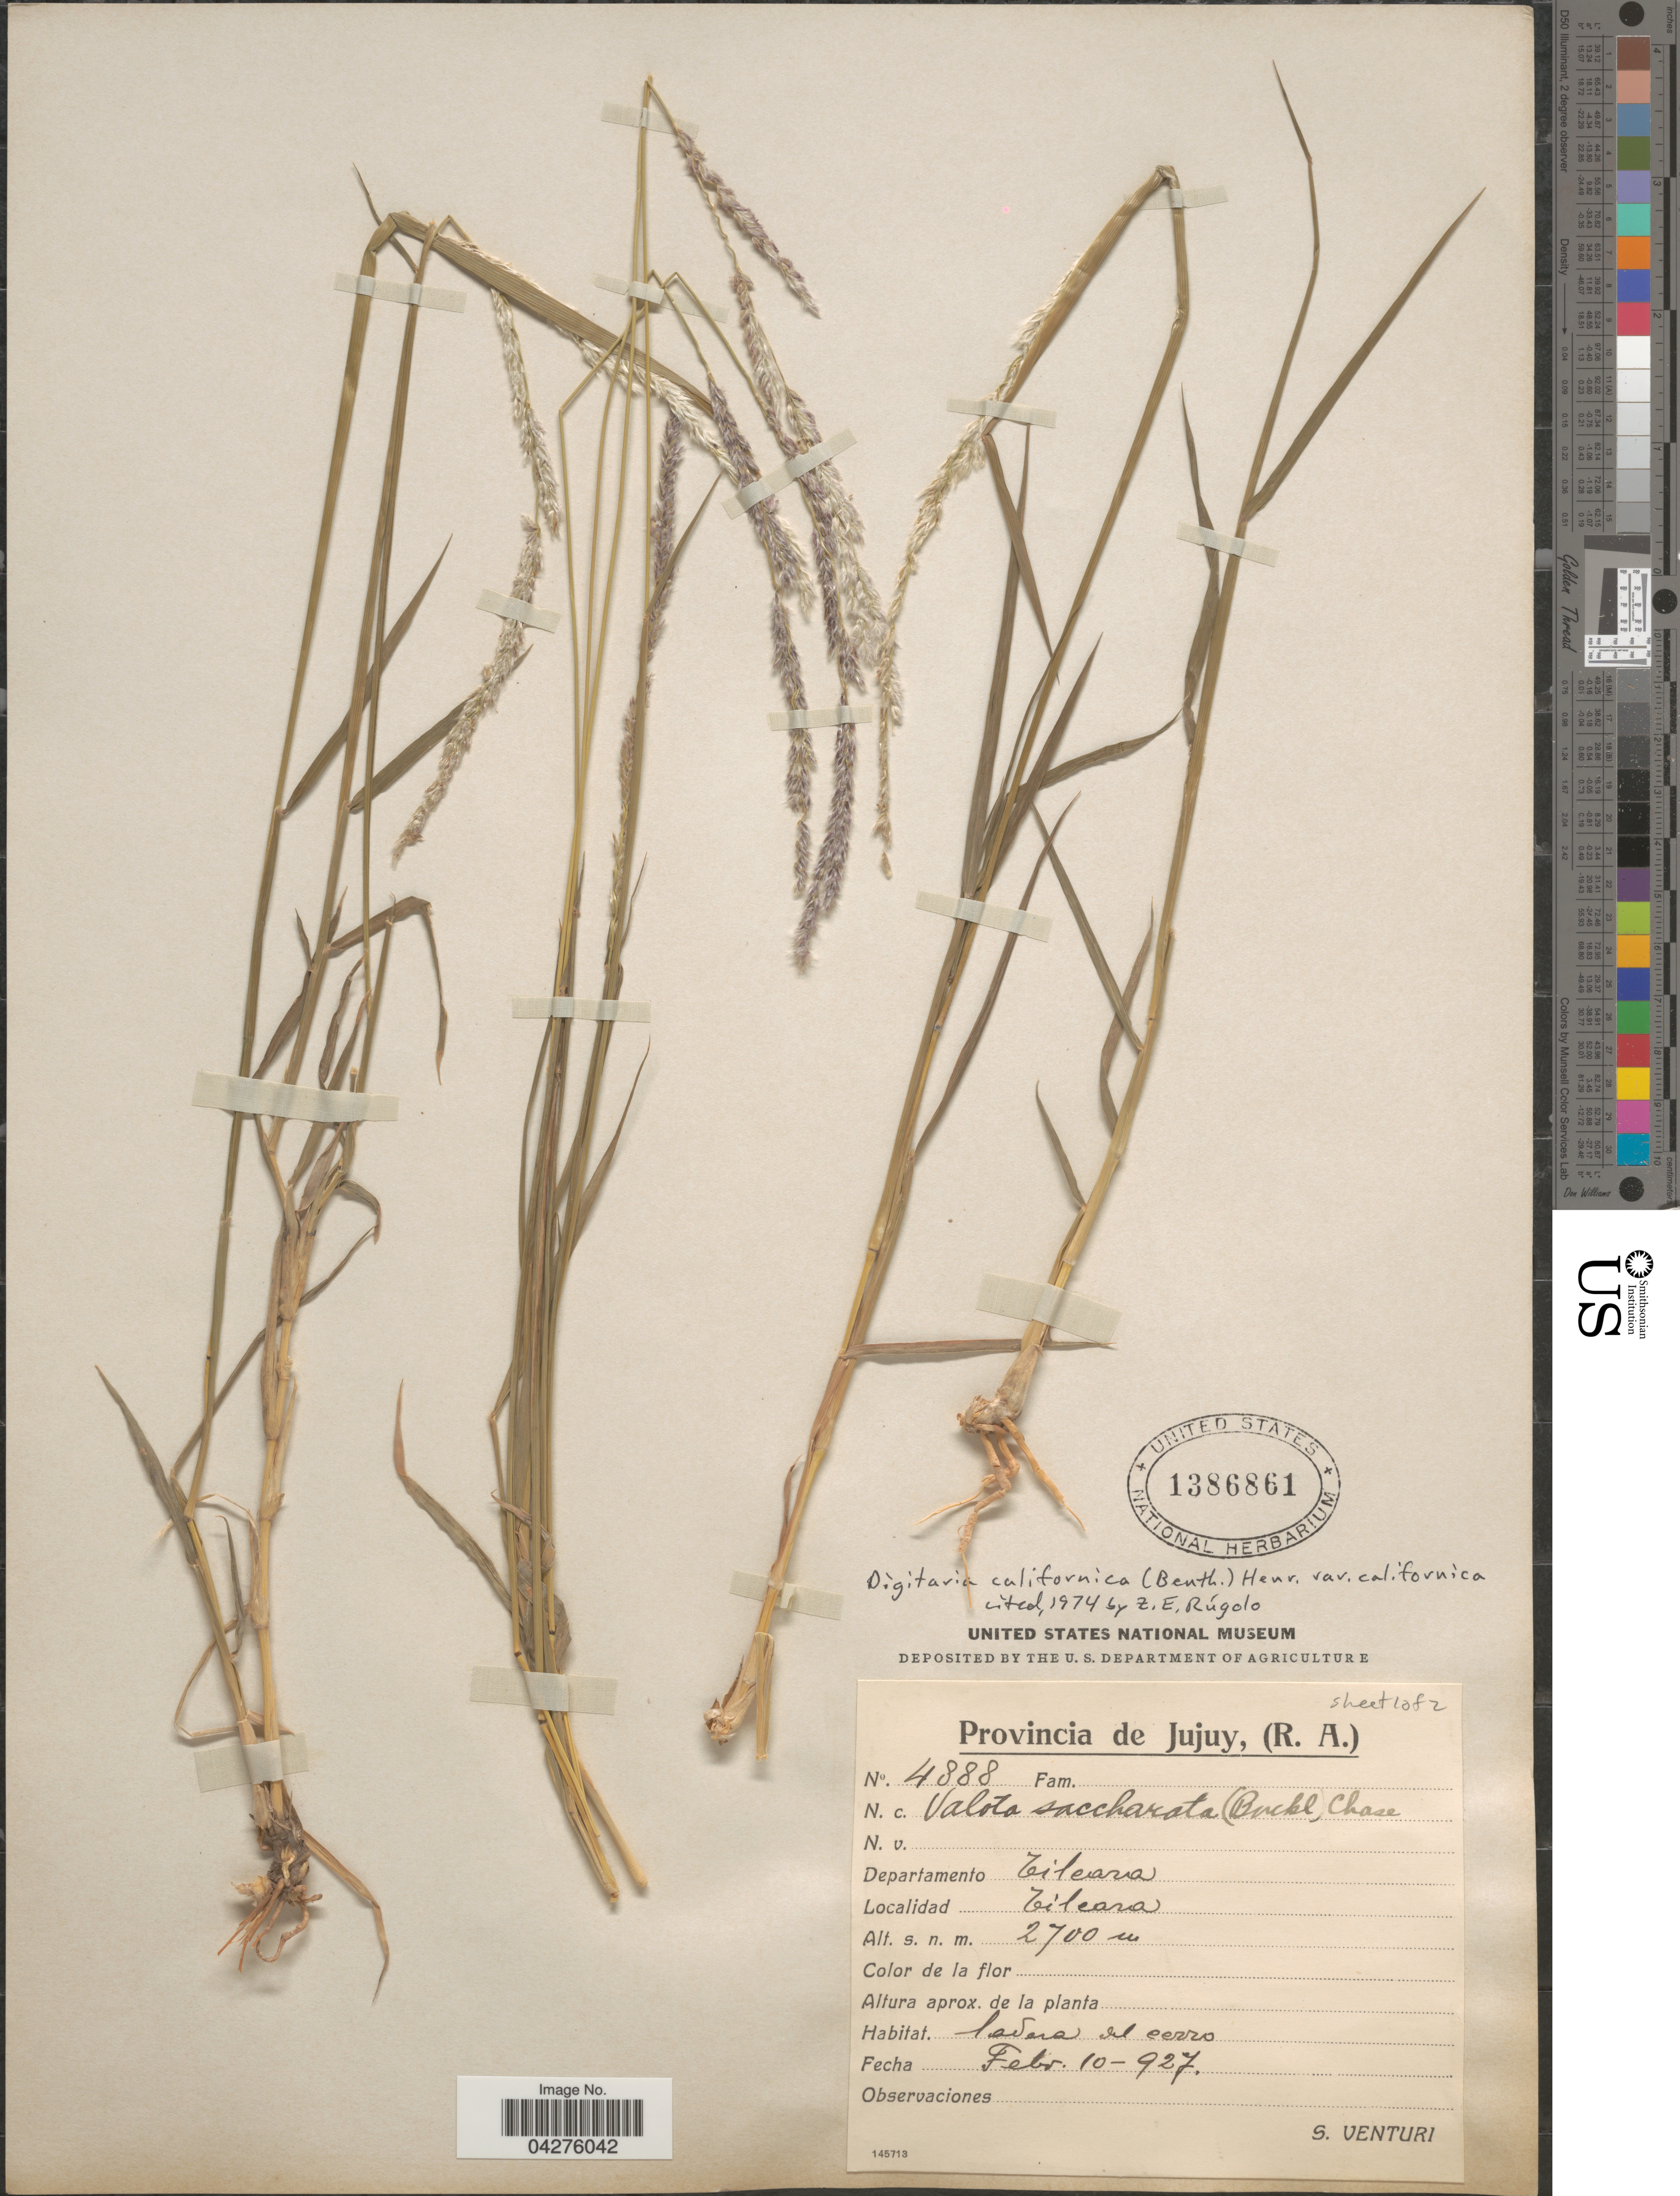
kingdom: Plantae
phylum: Tracheophyta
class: Liliopsida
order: Poales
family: Poaceae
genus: Digitaria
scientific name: Digitaria californica var. californica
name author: (Benth.) Henr.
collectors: S. Venturi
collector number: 4888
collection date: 1927-02-10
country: Argentina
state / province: Jujuy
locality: Departamento Tilcara. Tilcara.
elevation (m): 2700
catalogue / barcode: US 1386861